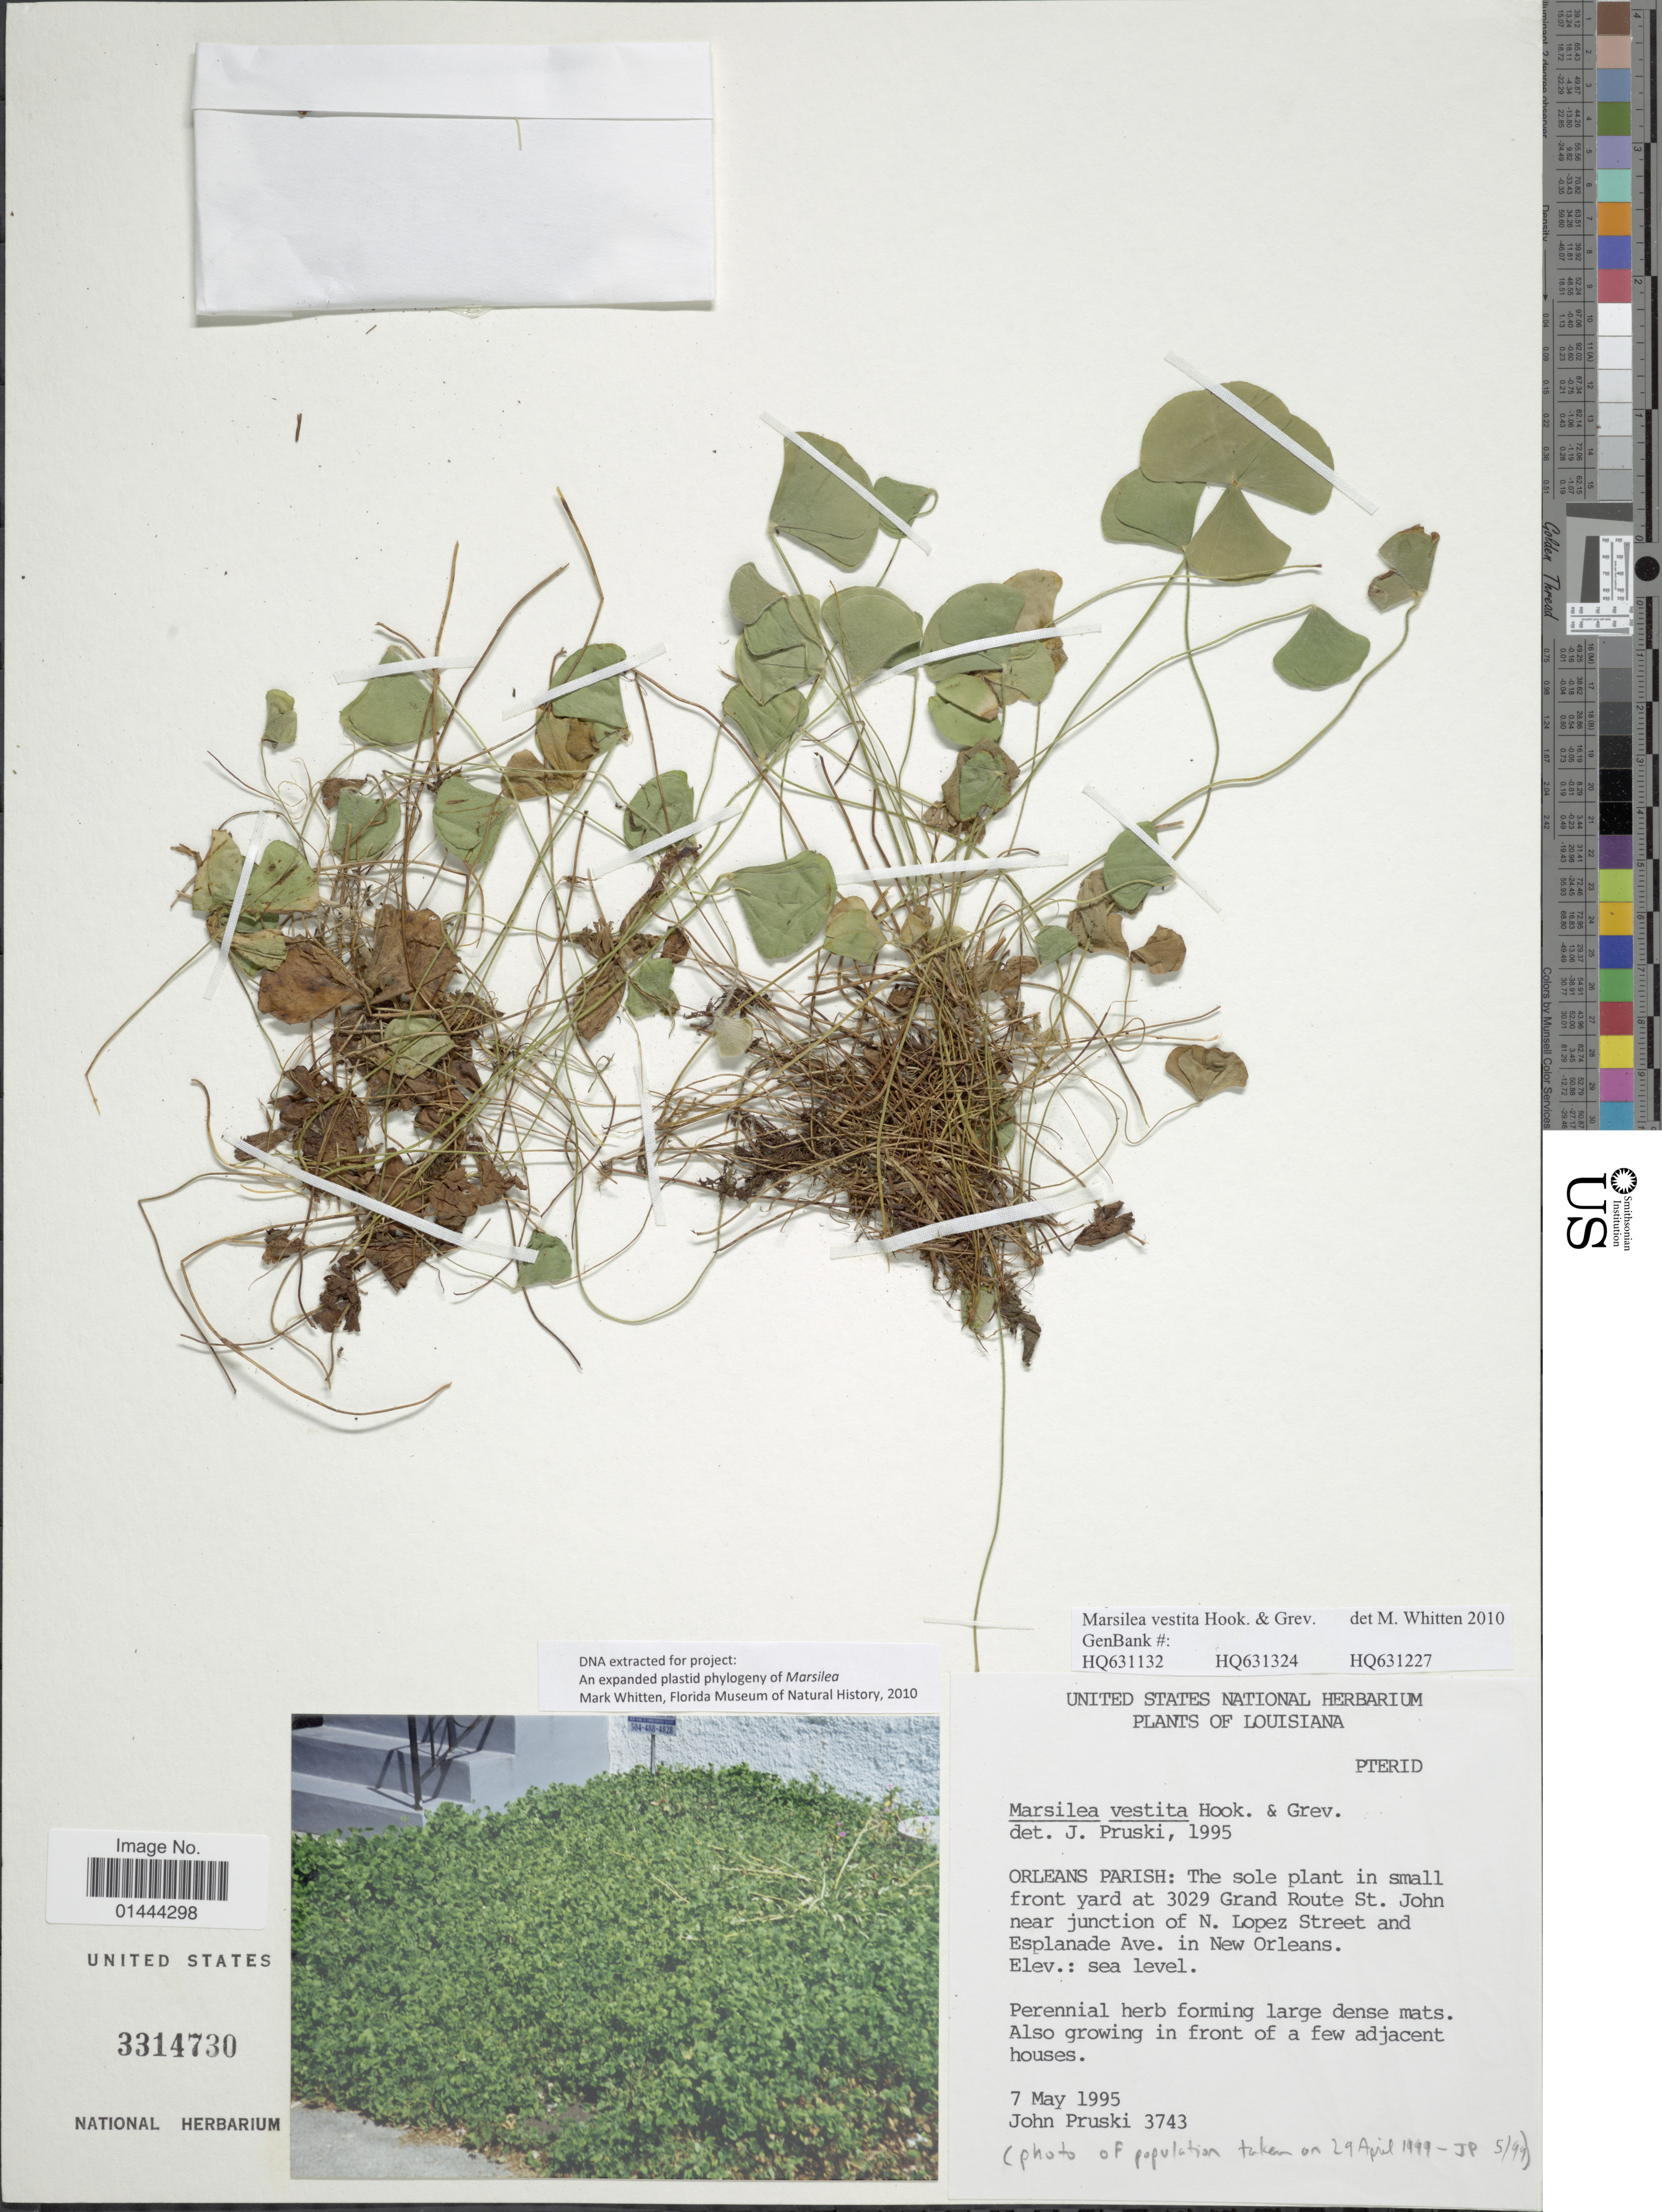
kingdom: Plantae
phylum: Tracheophyta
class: Polypodiopsida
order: Salviniales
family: Marsileaceae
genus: Marsilea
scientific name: Marsilea vestita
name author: Hook. & Grev.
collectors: J. F. Pruski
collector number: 3743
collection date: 1995-05-07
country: United States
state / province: Louisiana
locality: Orleans Parish: the sole plant in small front yard at 3029 Grand Route St. John near junction N. Lopez Street and Esplanade Ave, in New Orleans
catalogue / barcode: US 3314730